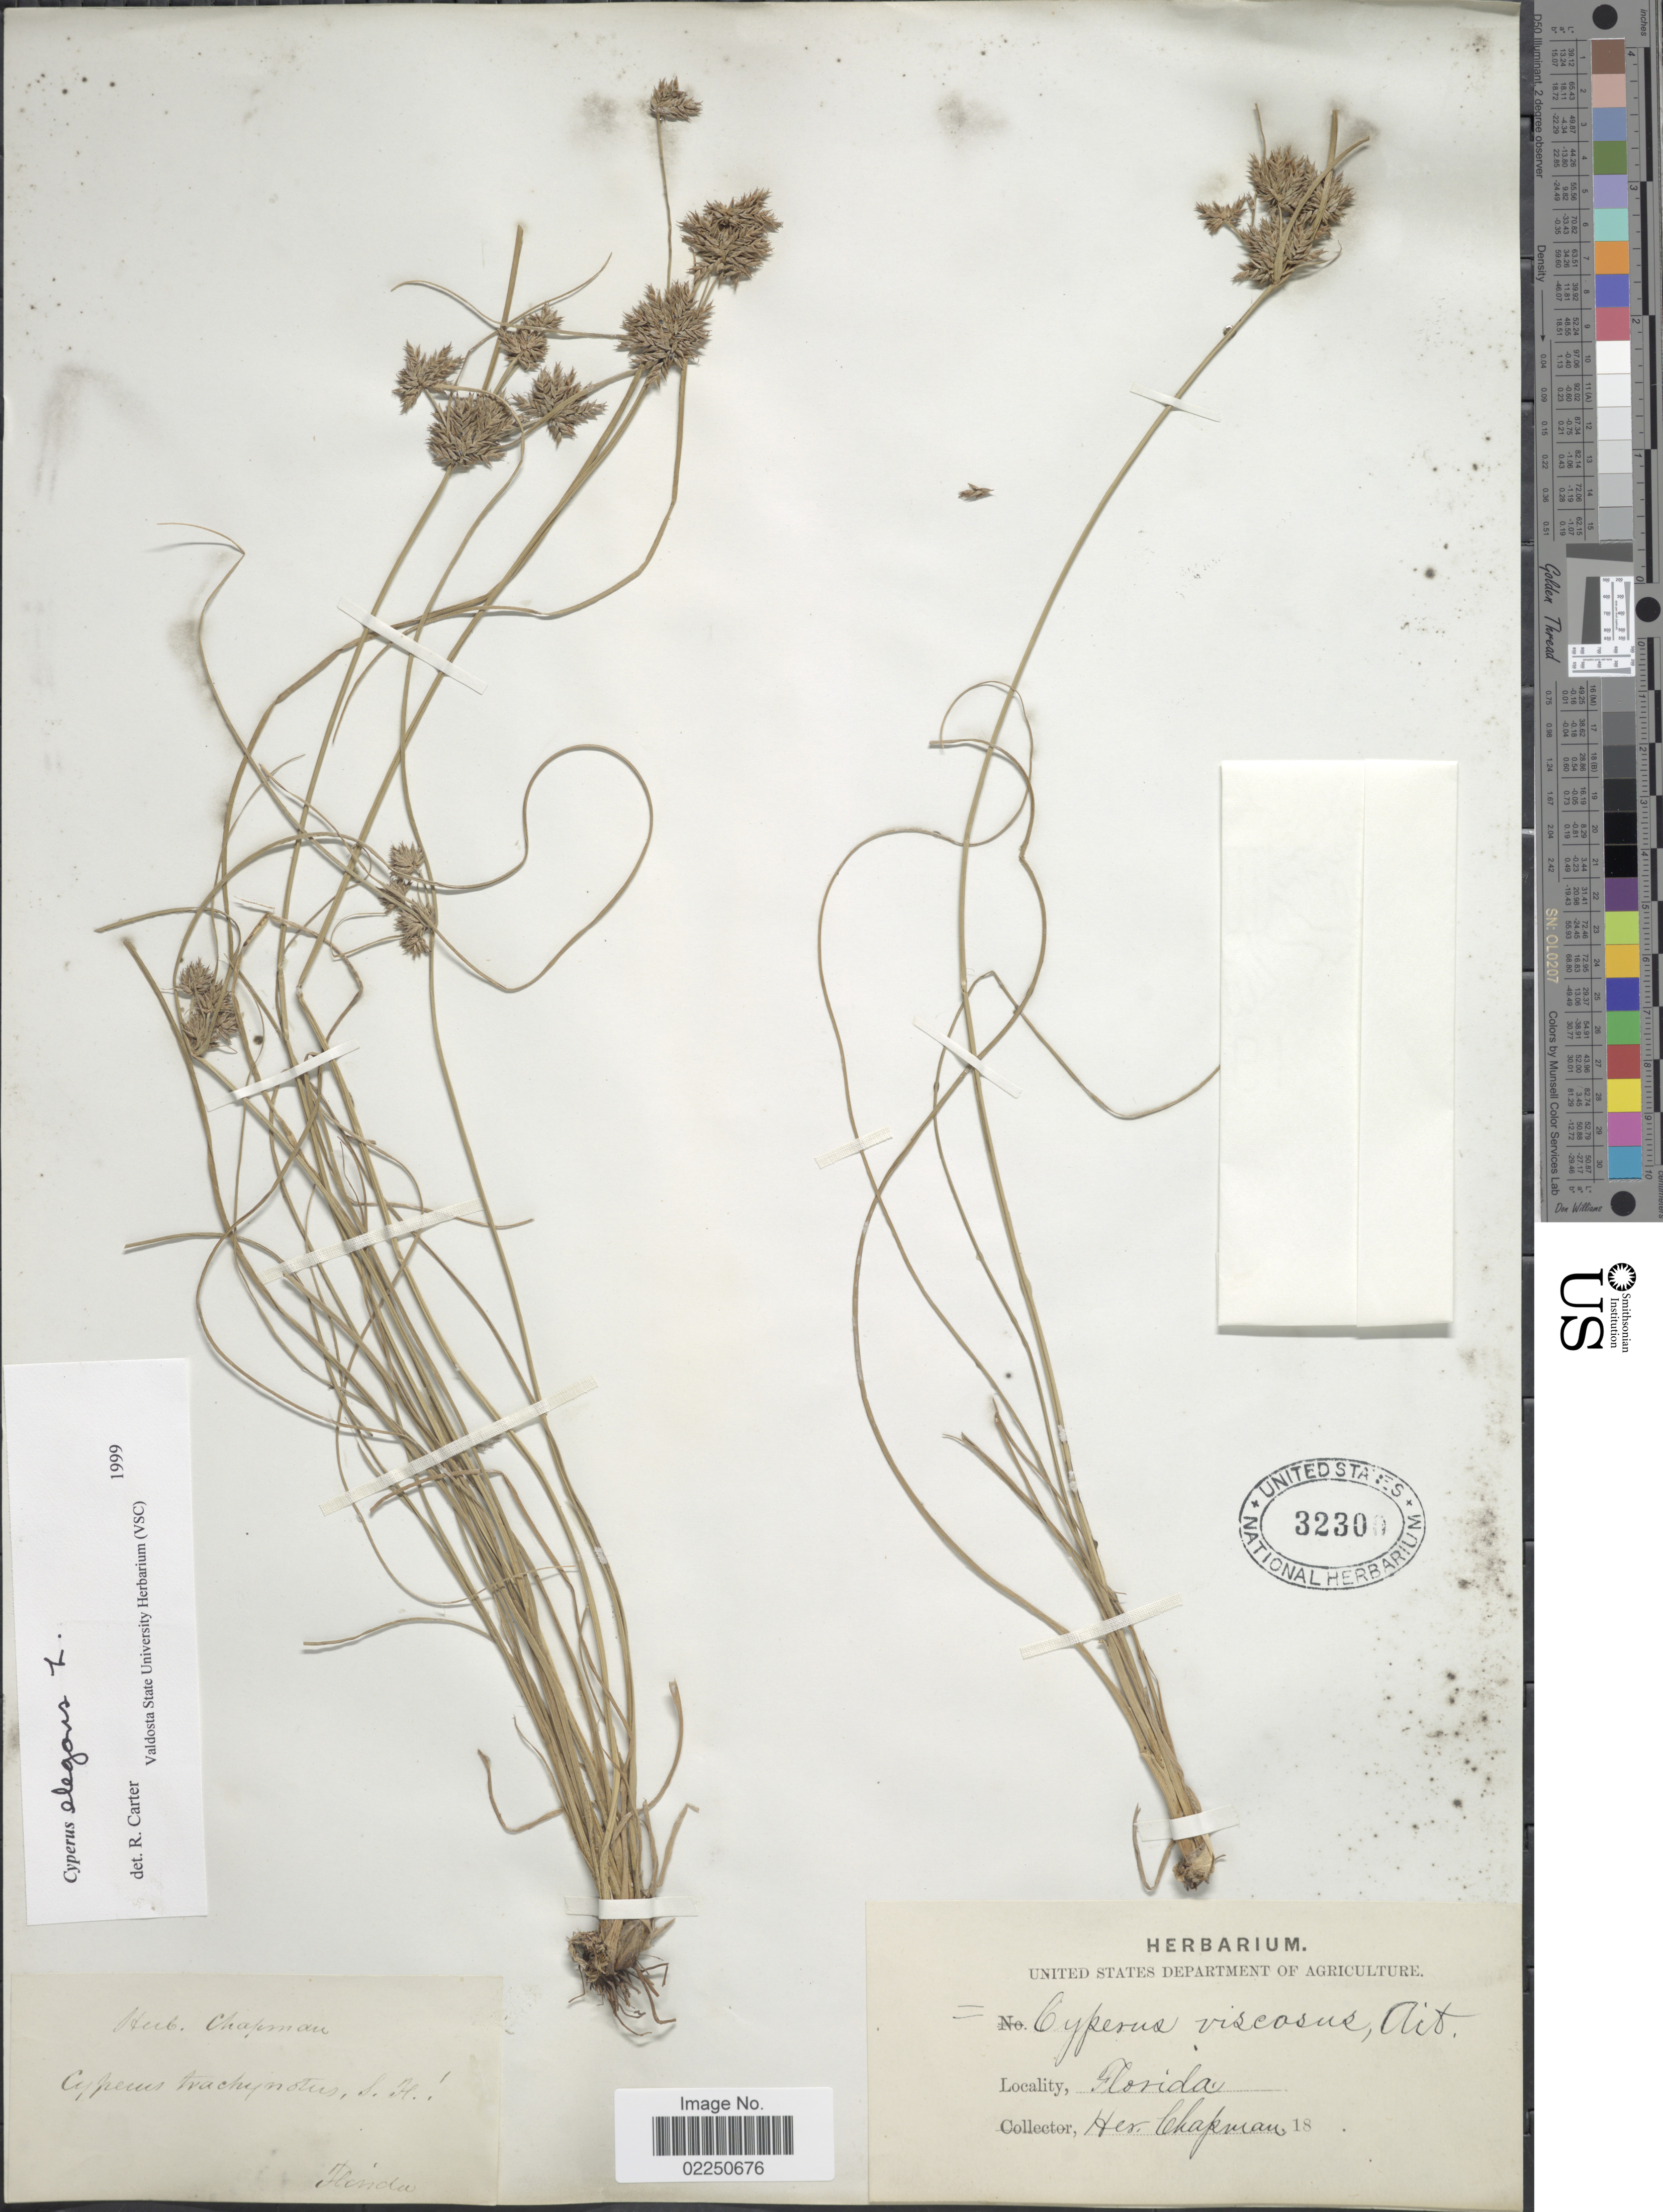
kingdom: Plantae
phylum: Tracheophyta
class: Liliopsida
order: Poales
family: Cyperaceae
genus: Cyperus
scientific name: Cyperus elegans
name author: L.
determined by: Carter, R., (VSC)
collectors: ex herb. Chapman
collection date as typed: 18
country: United States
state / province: Florida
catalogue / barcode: US 32300